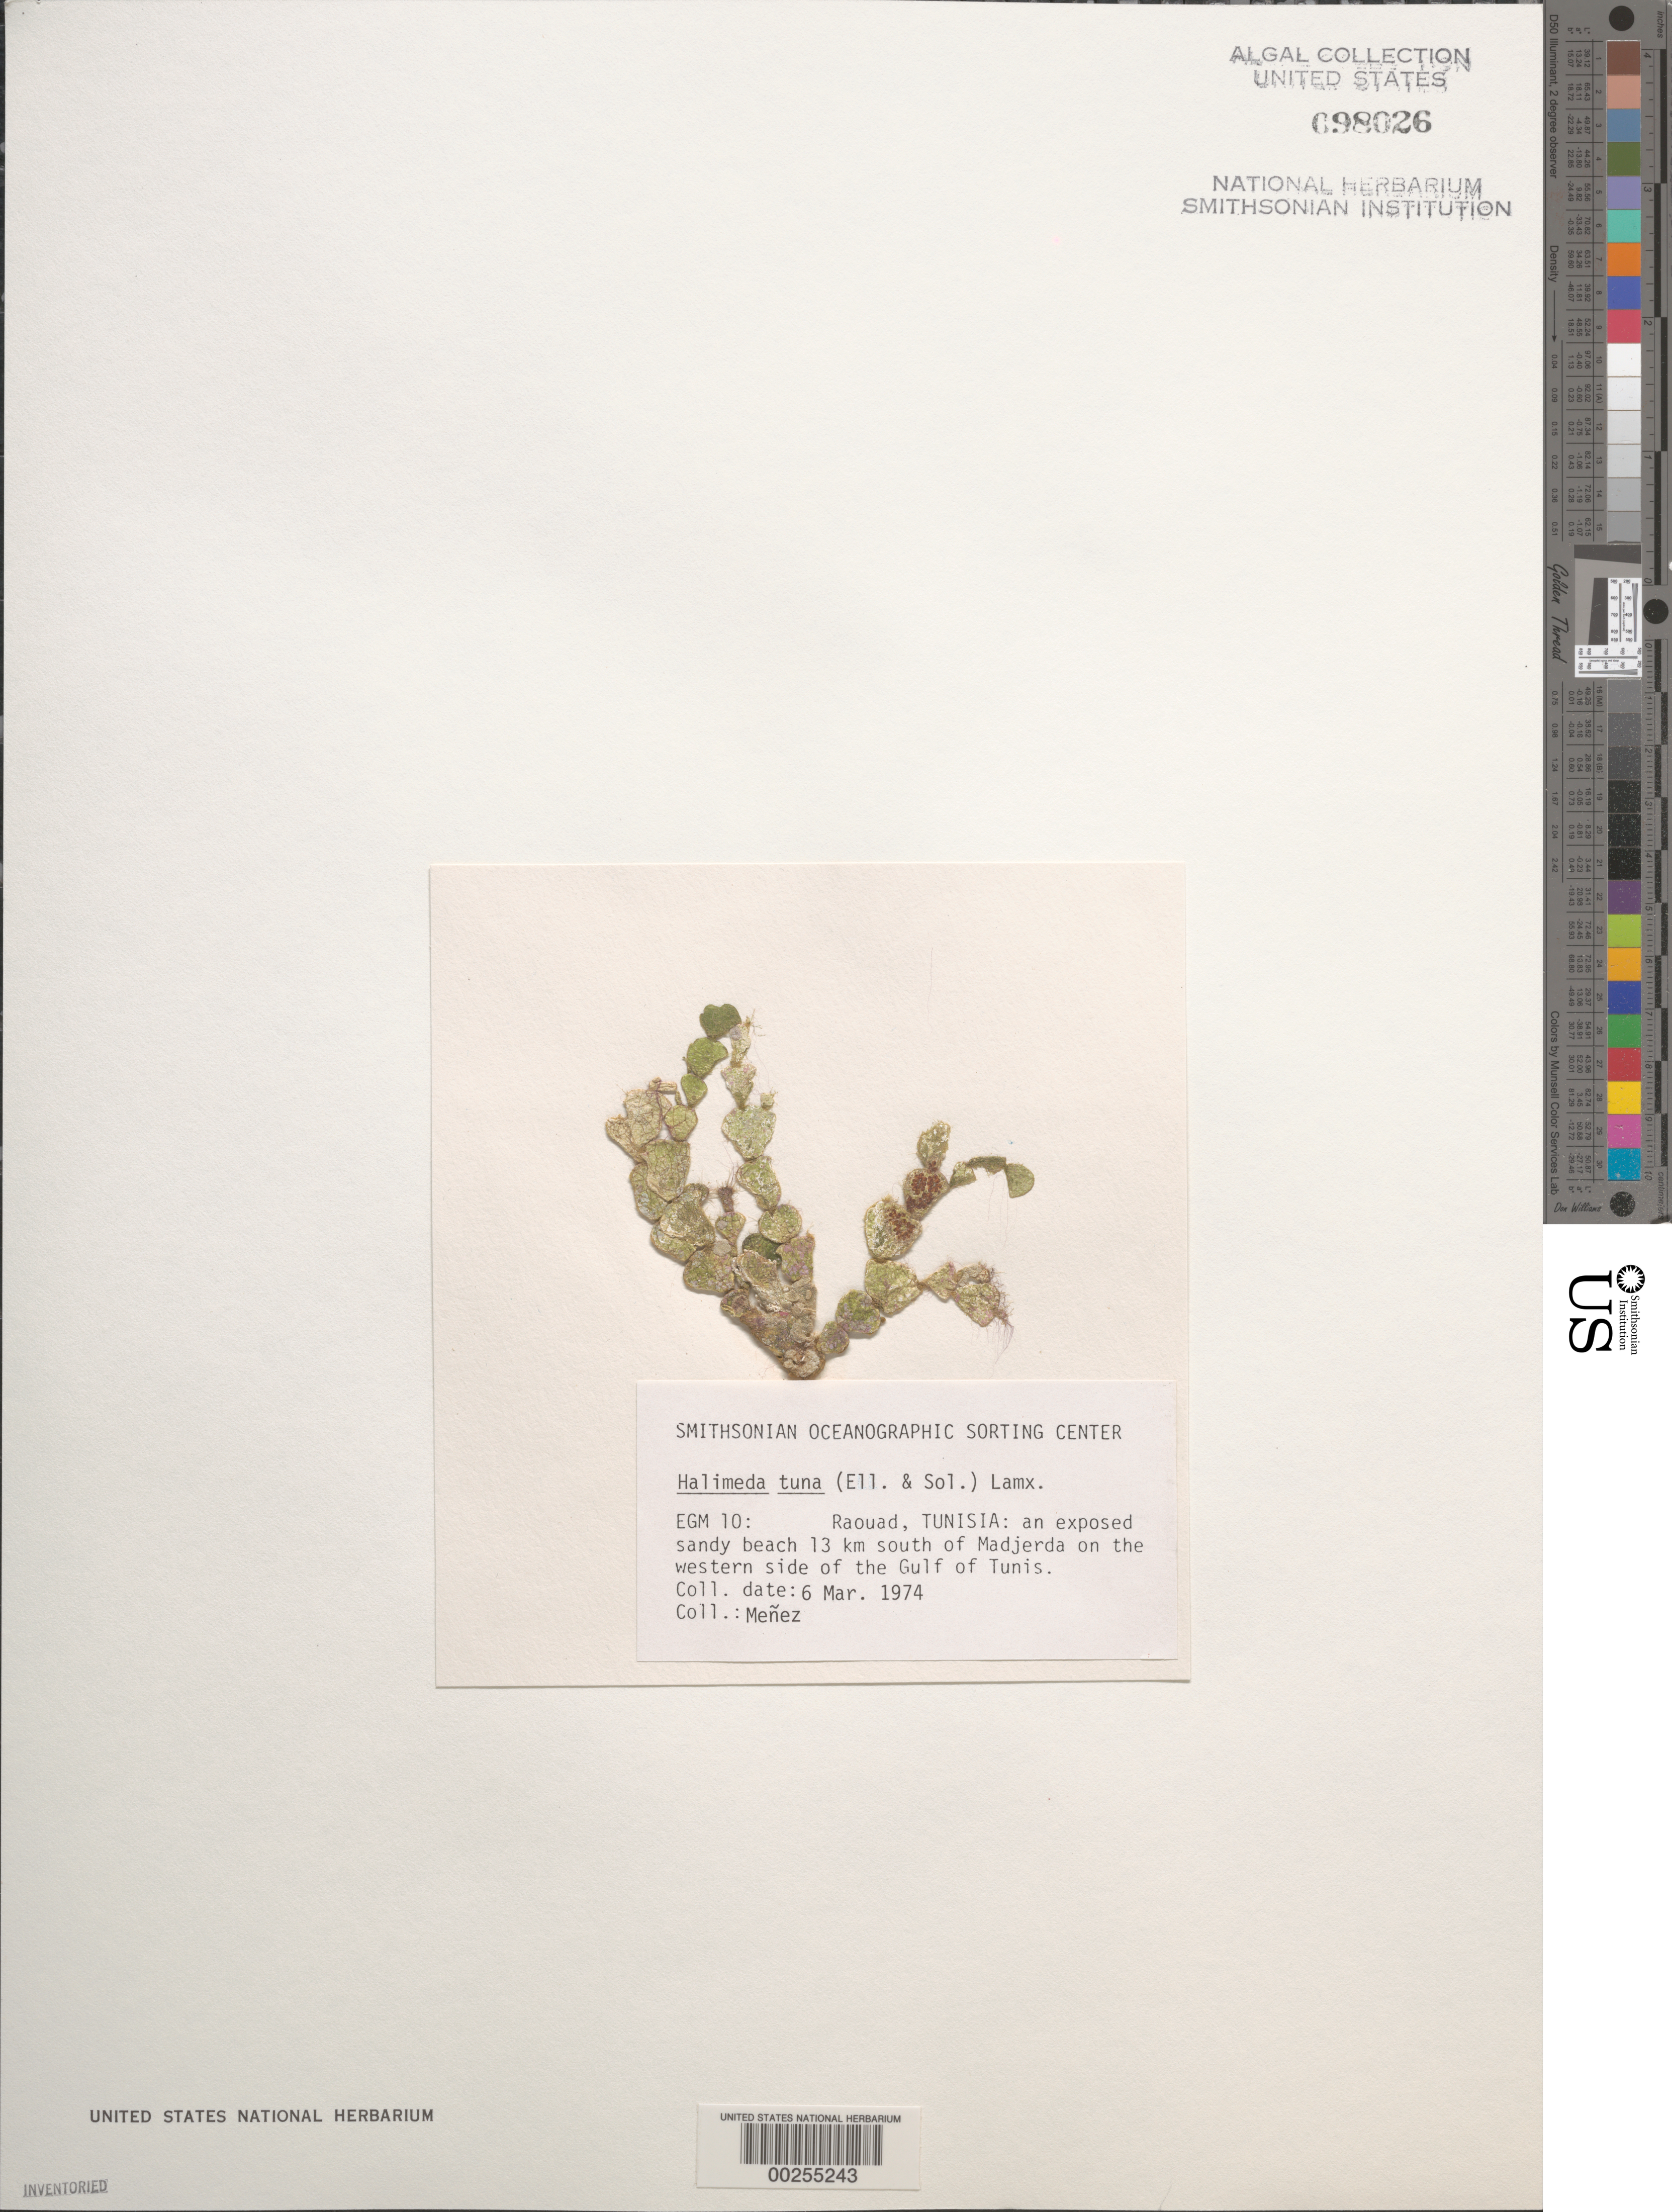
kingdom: Plantae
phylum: Chlorophyta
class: Ulvophyceae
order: Bryopsidales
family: Halimedaceae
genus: Halimeda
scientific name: Halimeda tuna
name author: (J. Ellis & Sol.) J.V.Lamouroux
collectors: Meñez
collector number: EGM 10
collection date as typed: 06 Mar 1974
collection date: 1974-03-06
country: Tunisia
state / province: Tunis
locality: Raouad, 13 km south of madjerda, gulf of tunis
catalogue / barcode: US 98026